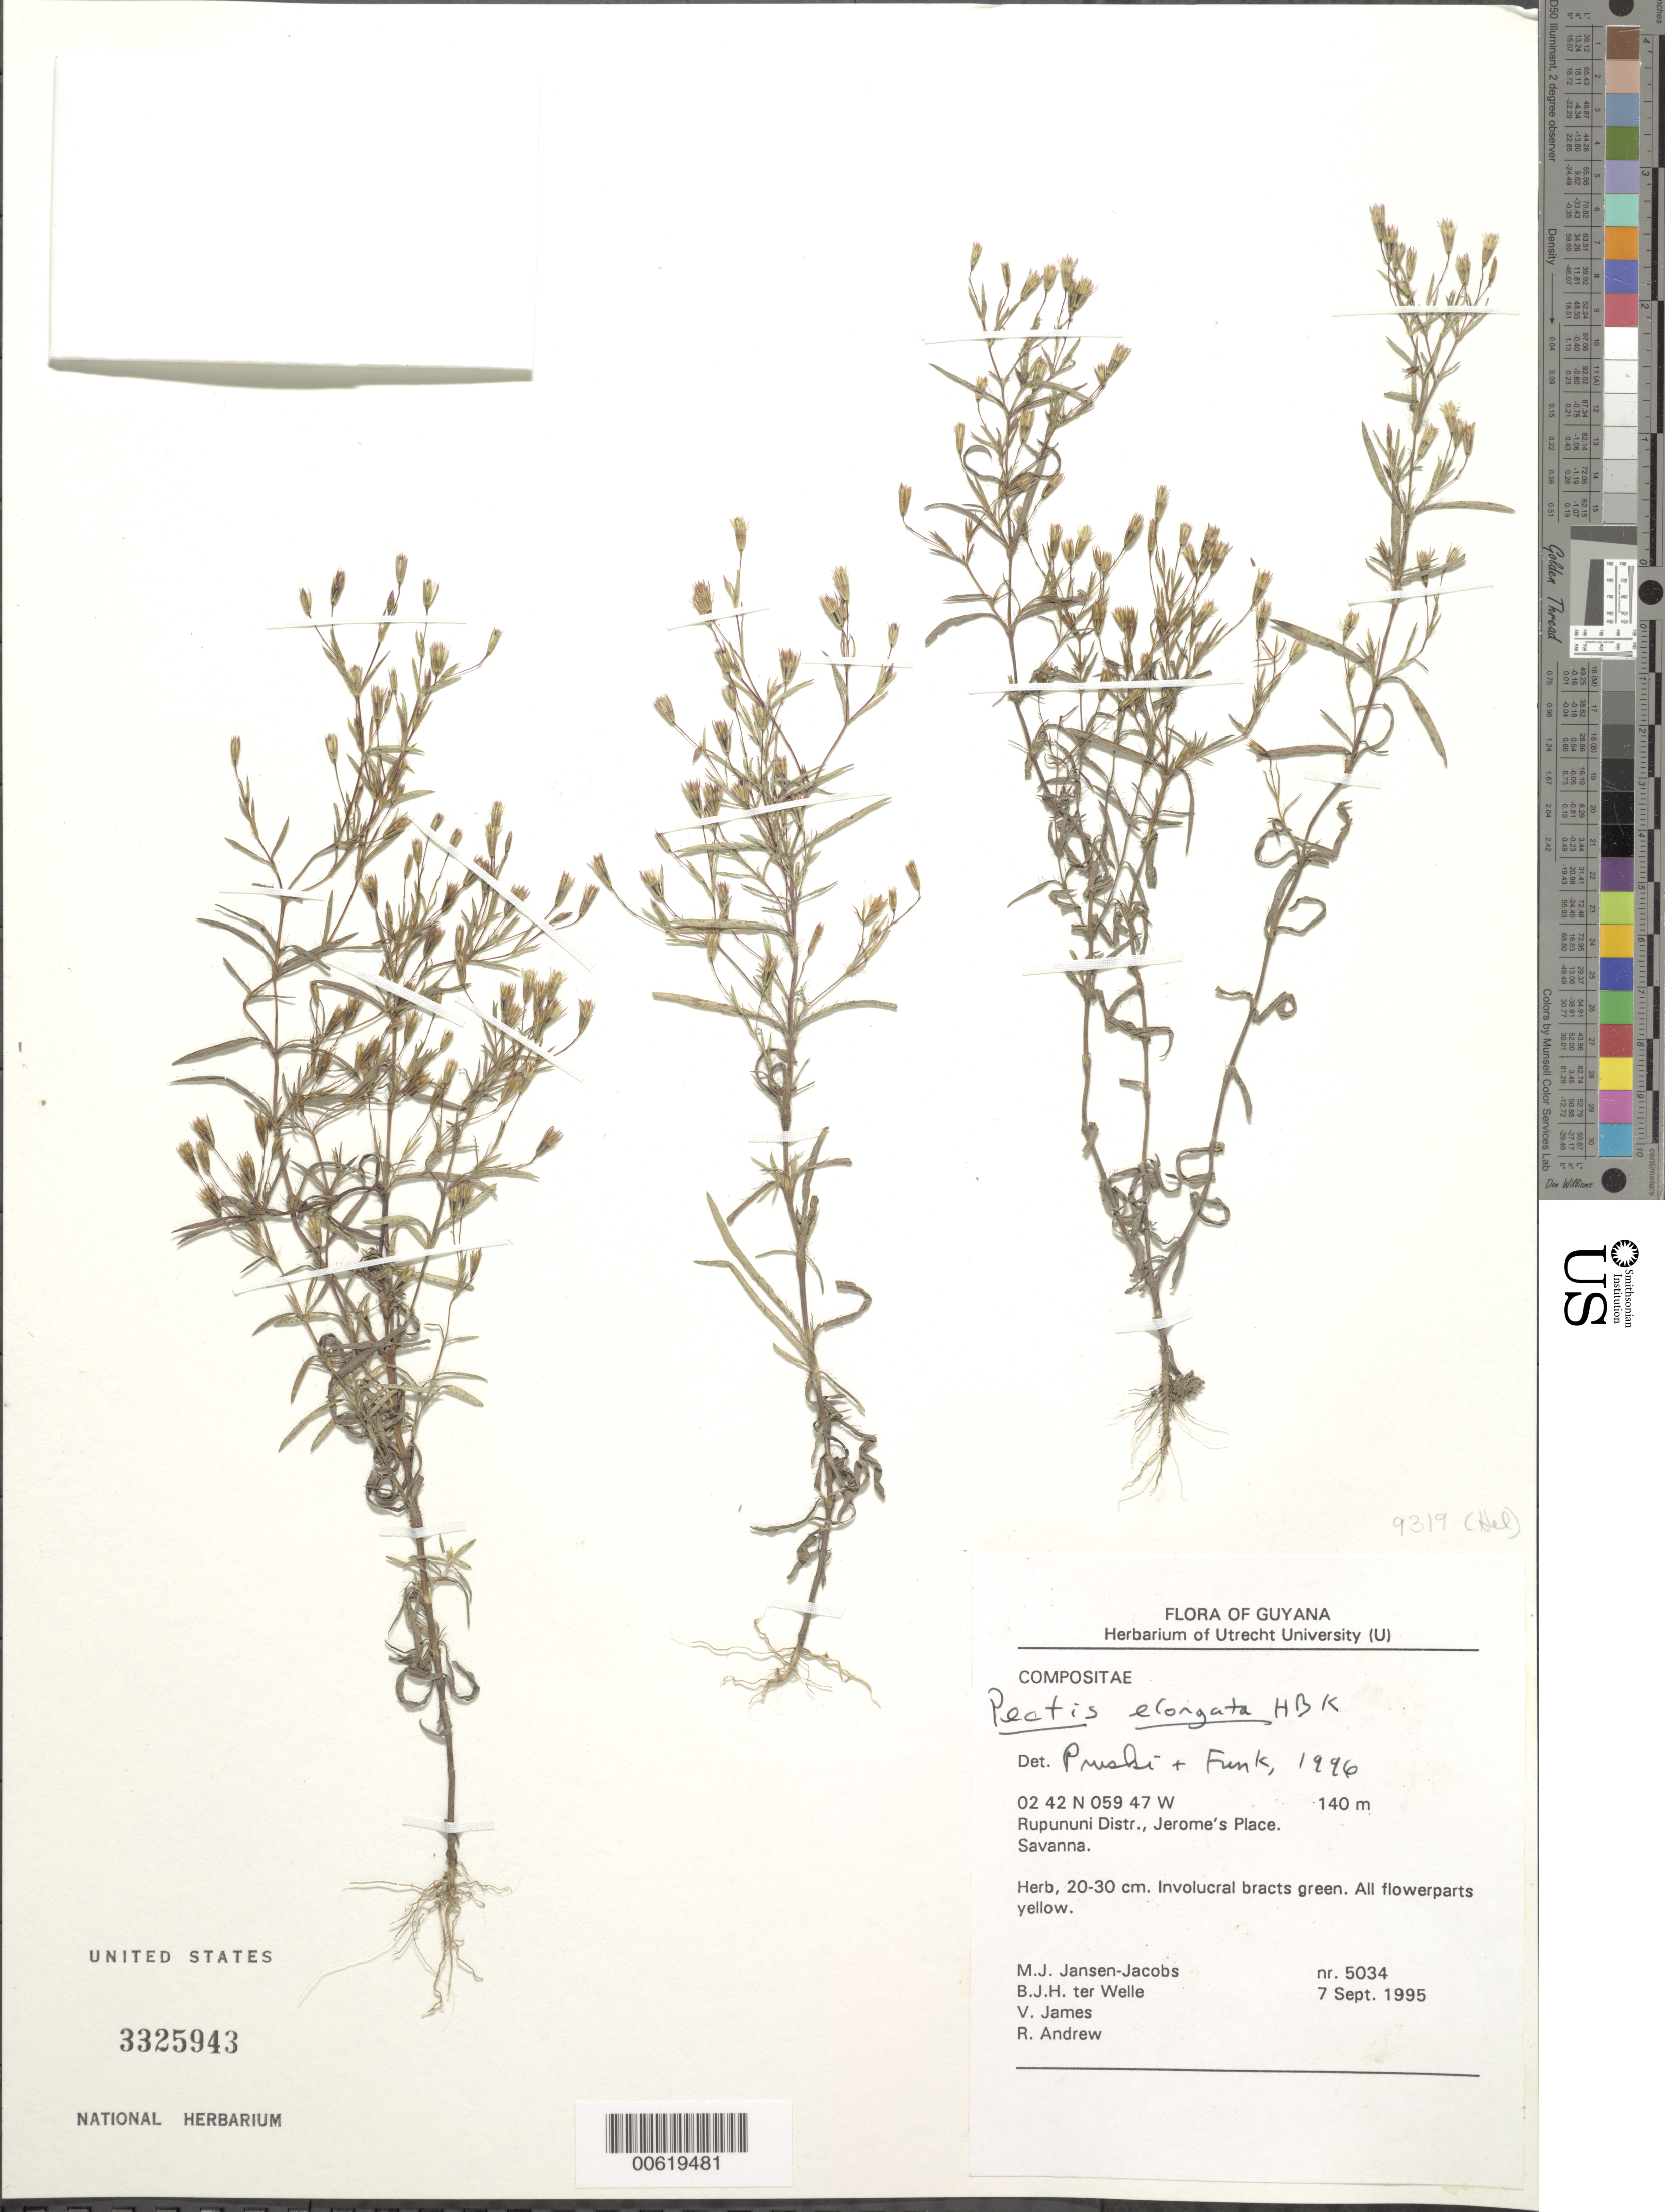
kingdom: Plantae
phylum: Tracheophyta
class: Magnoliopsida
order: Asterales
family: Asteraceae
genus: Pectis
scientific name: Pectis elongata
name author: Kunth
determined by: Pruski, J. F.; Funk, V. A.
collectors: M. J. Jansen-Jacobs, B. Welle, V. James & R. Andrew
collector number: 5034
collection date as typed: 7-Sep-95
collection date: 1995-09-07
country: Guyana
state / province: U. Takutu-U. Essequibo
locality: Jerome's Place, Talidku Mt., Rupununi Dist.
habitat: Savanna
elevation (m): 140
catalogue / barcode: US 3325943